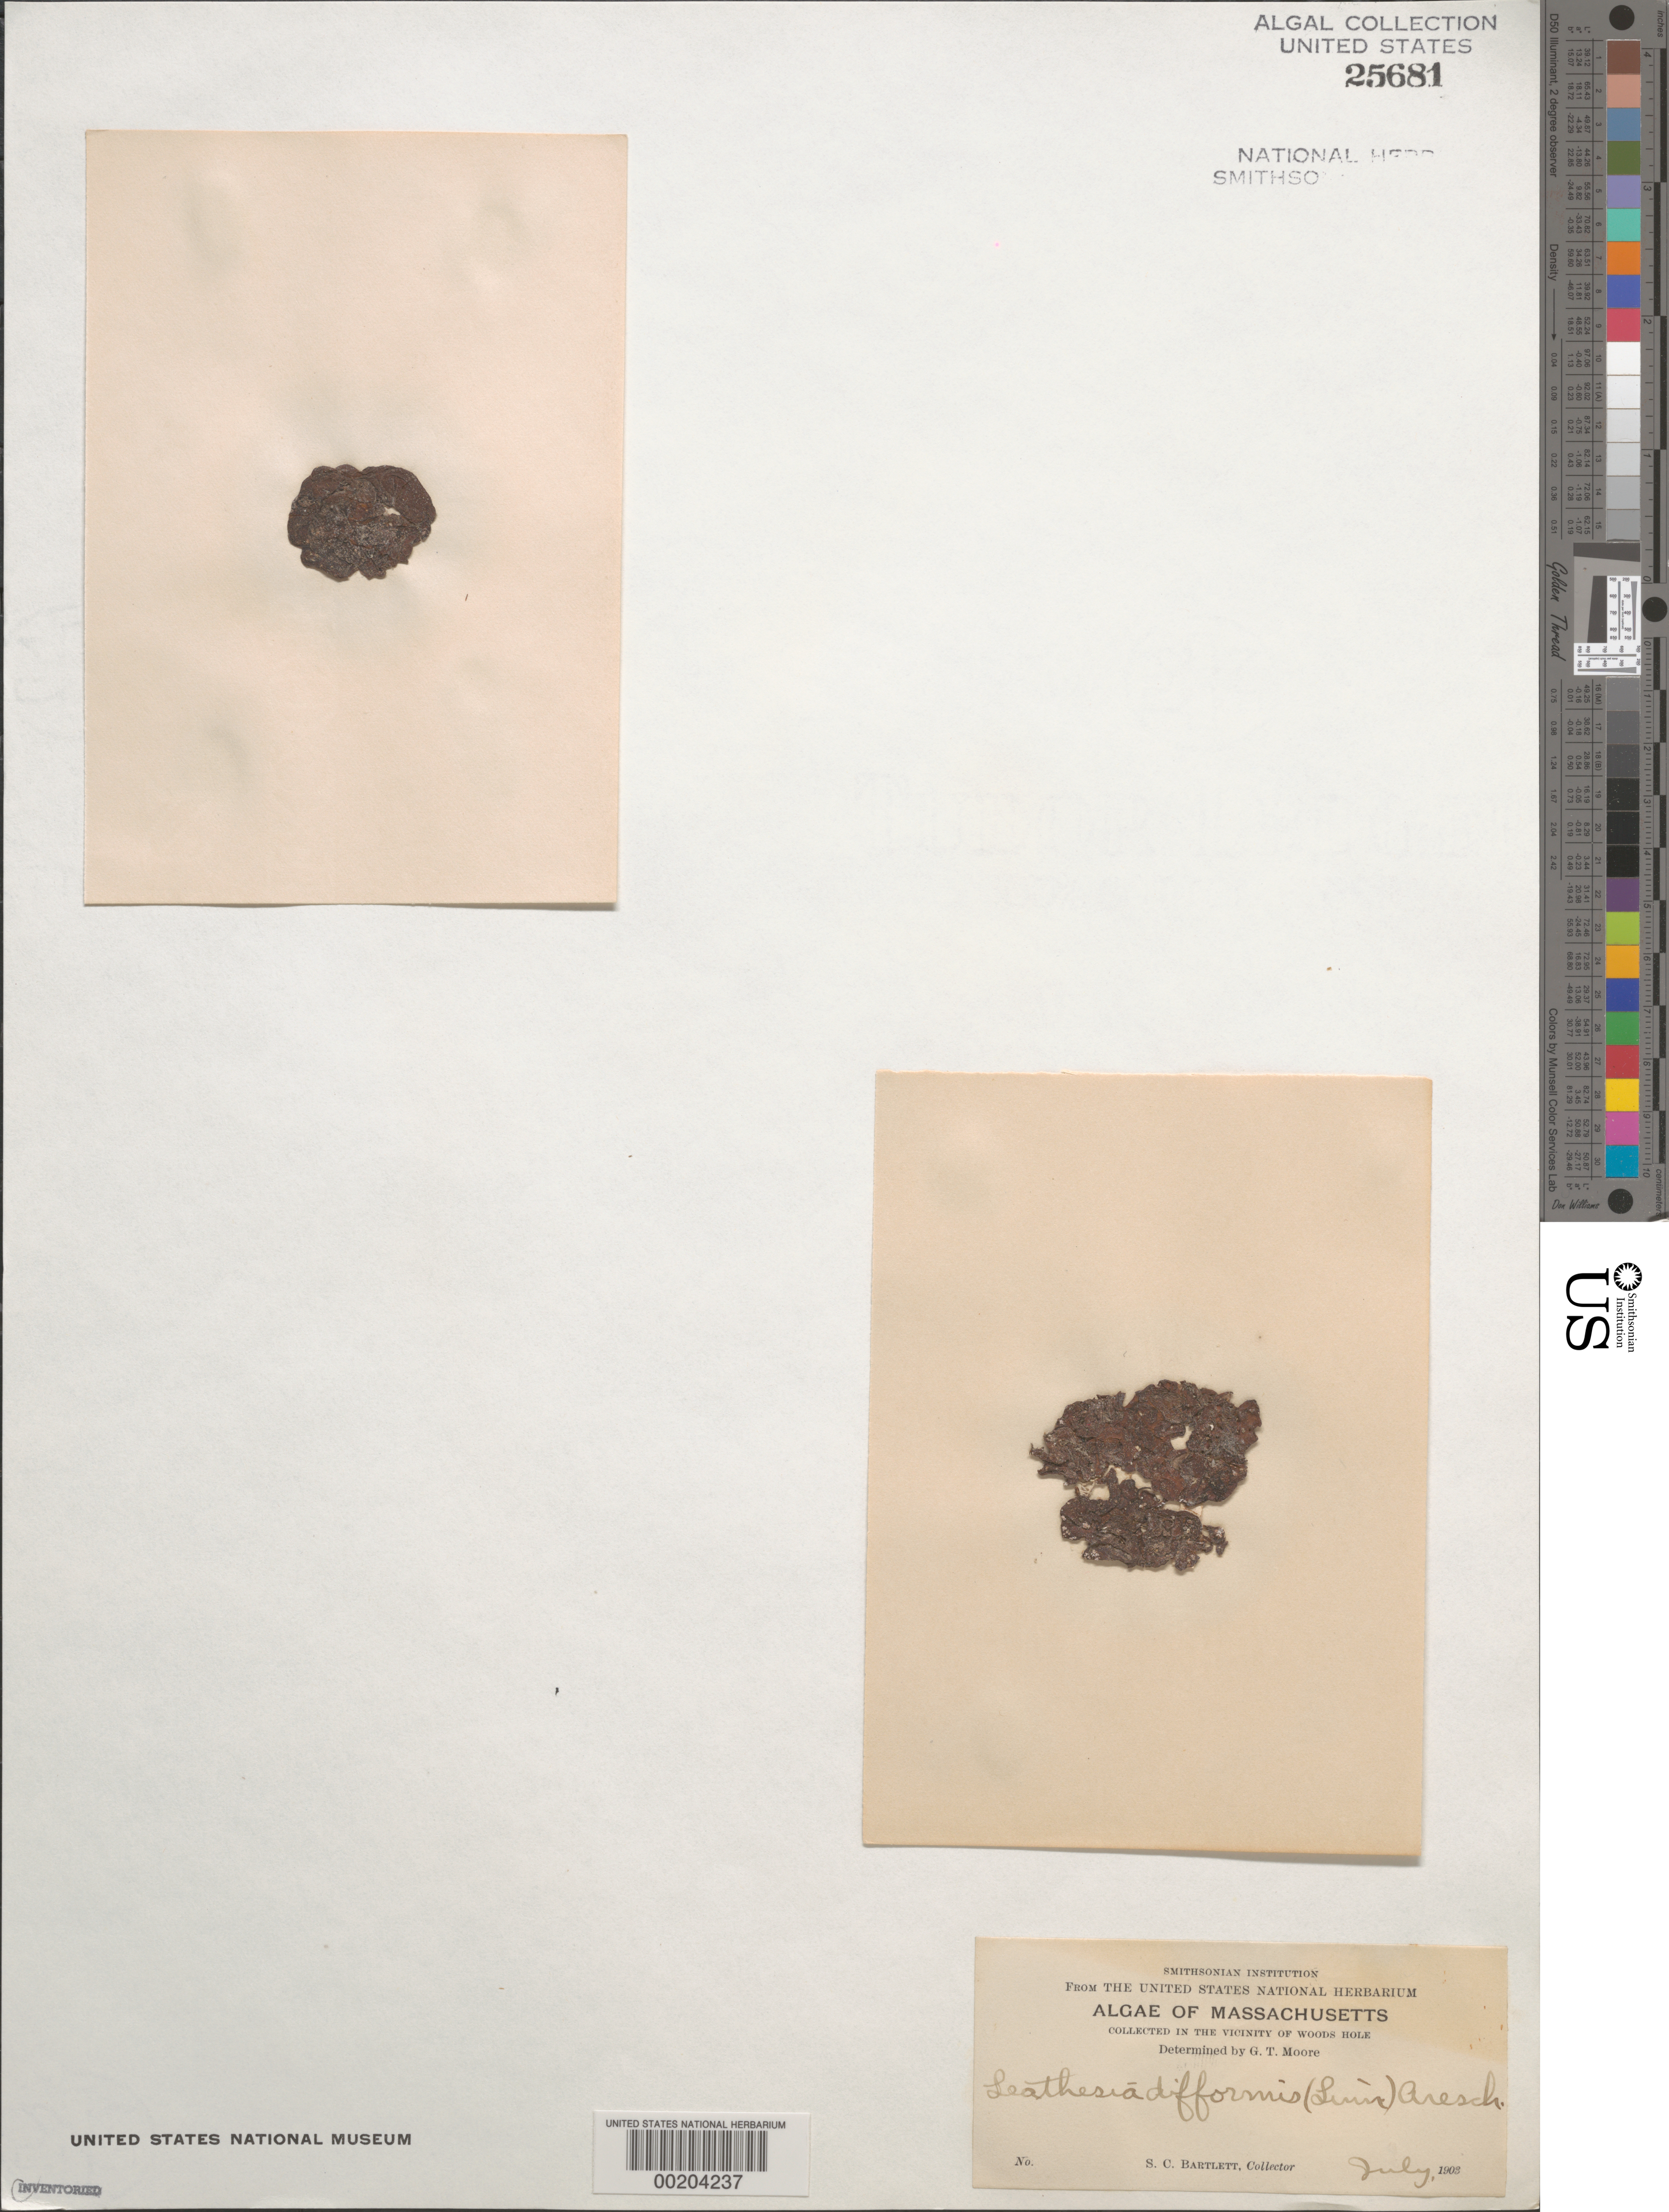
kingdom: Chromista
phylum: Ochrophyta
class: Phaeophyceae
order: Ectocarpales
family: Chordariaceae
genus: Leathesia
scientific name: Leathesia difformis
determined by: Moore, G. T.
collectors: S. C. Bartlett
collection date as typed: Jul 1903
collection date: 1903-07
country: United States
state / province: Massachusetts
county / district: Barnstable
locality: Woods Hole area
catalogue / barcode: US 25681